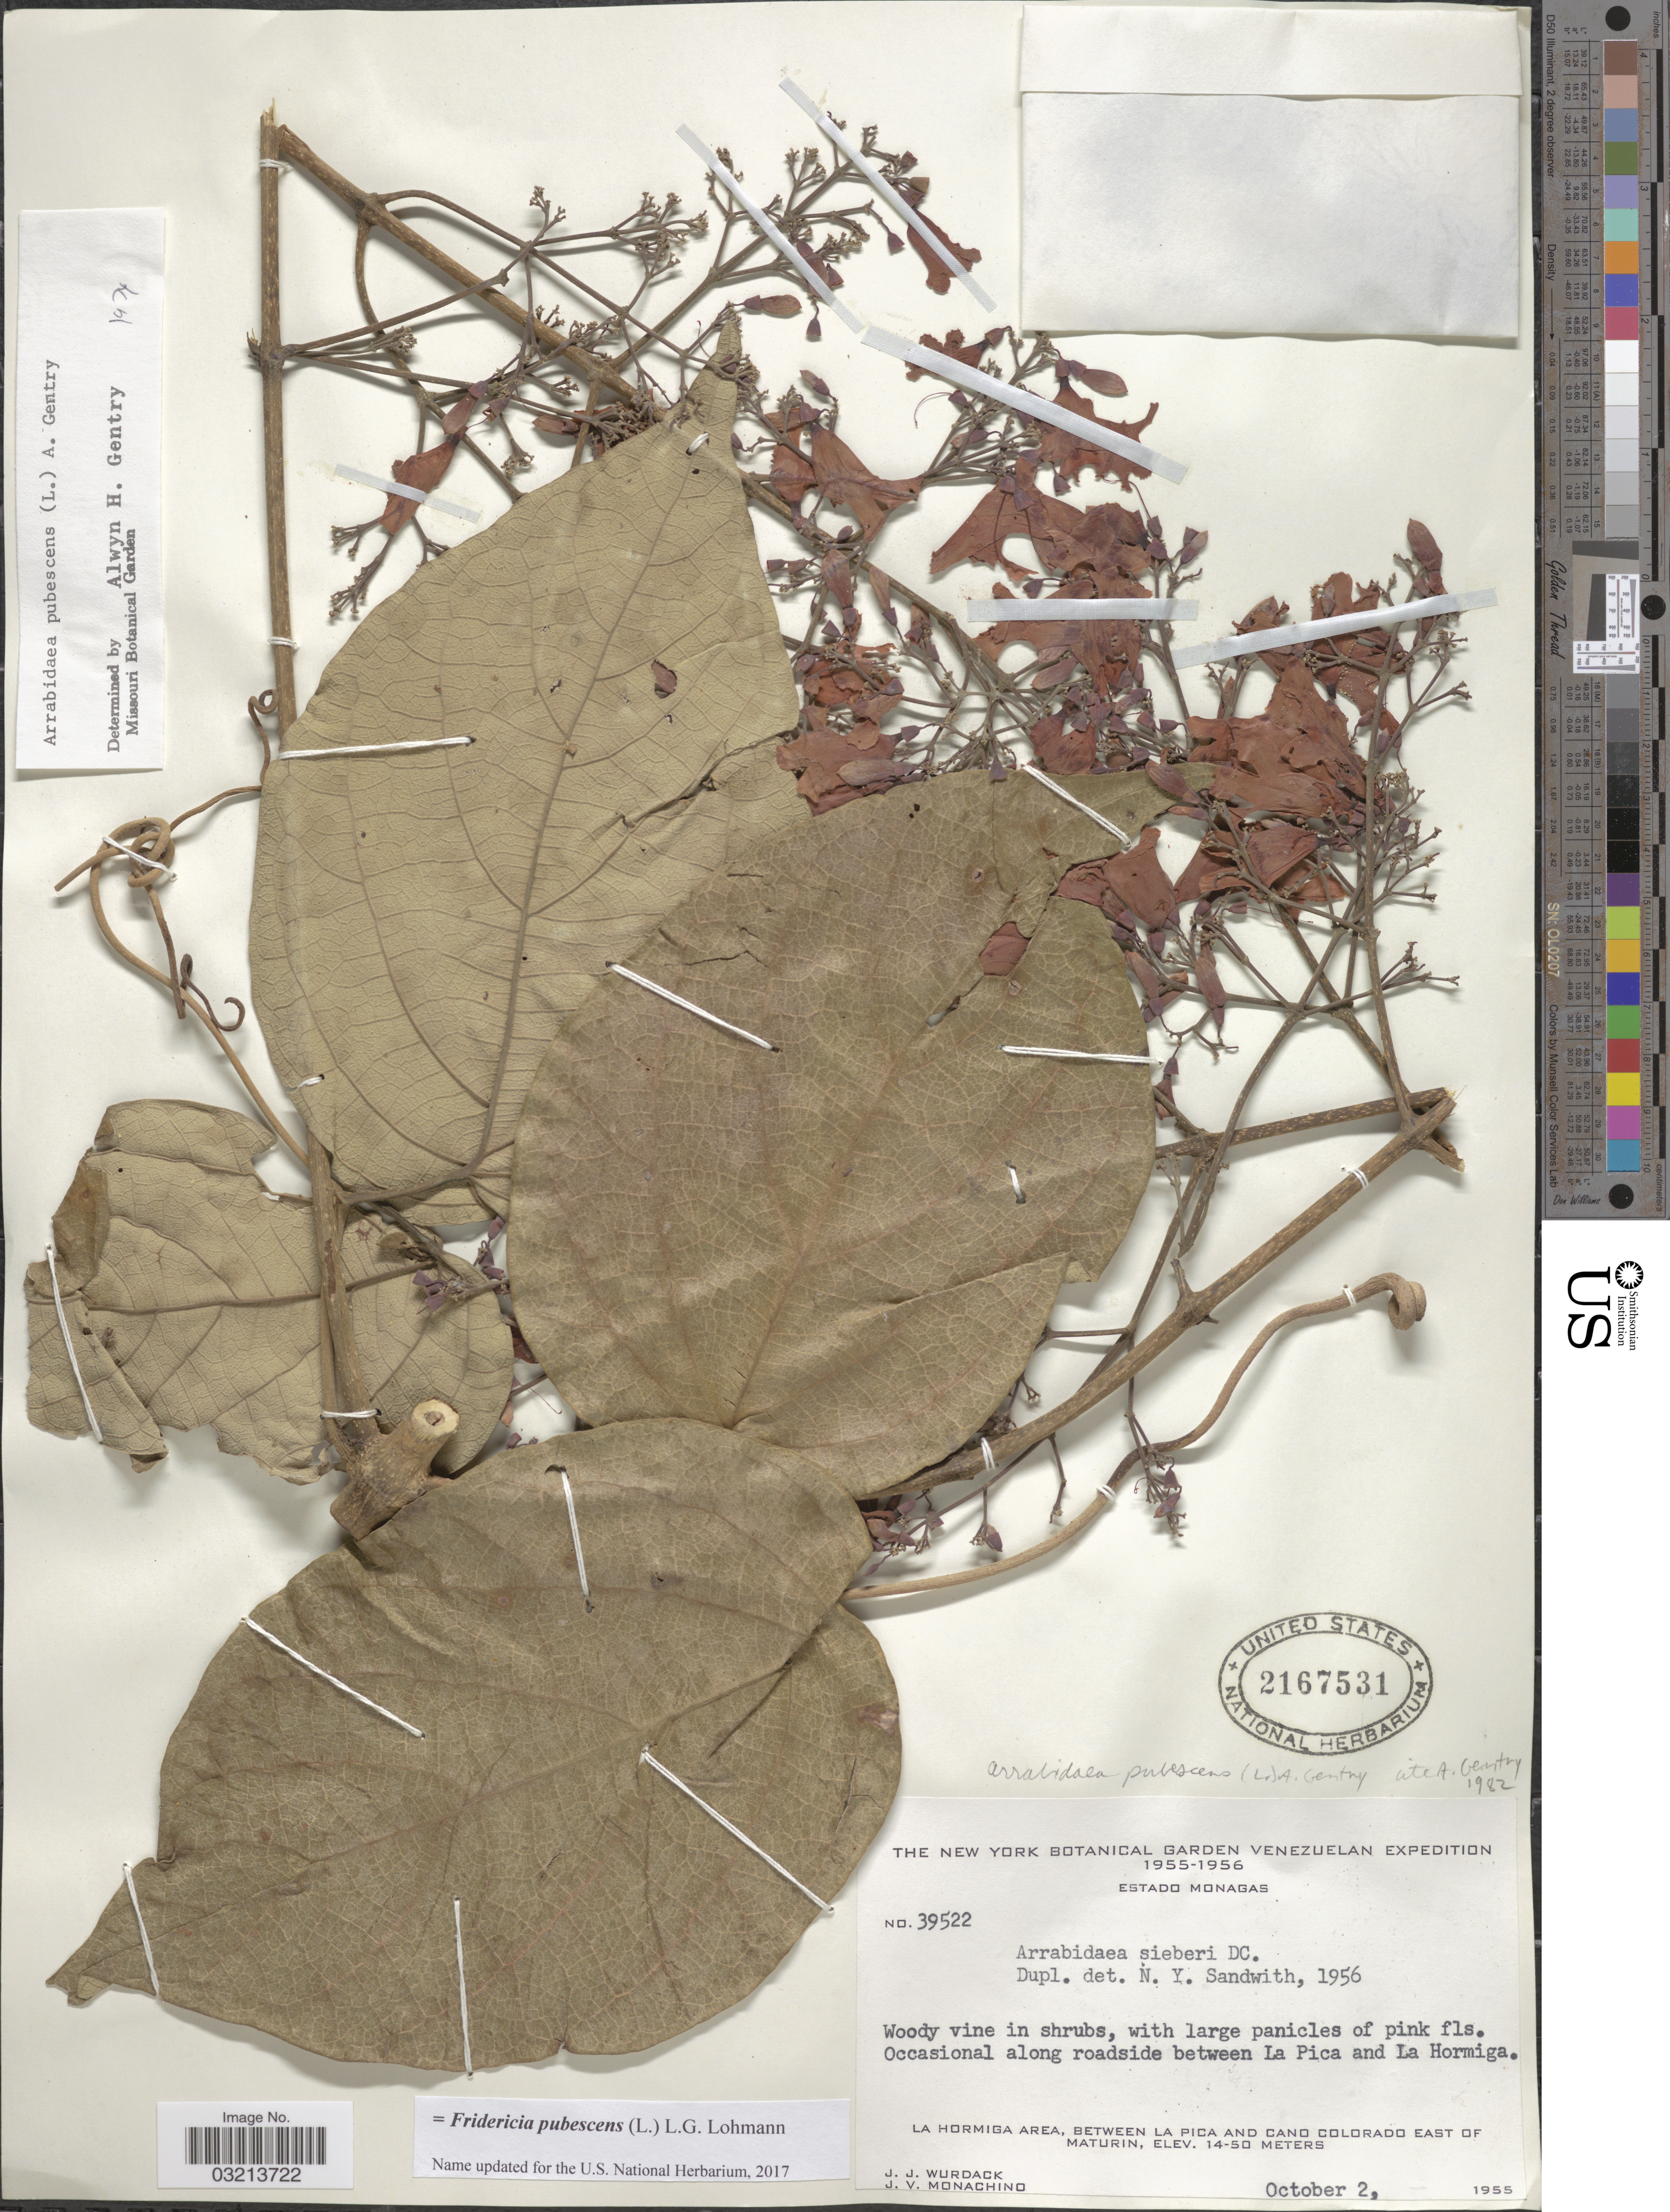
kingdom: Plantae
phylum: Tracheophyta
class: Magnoliopsida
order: Lamiales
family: Bignoniaceae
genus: Fridericia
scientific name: Fridericia pubescens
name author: (L.) L.G. Lohmann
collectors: J. J. Wurdack & J. V. Monachino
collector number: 39522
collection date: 1955-10-02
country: Venezuela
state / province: Monagas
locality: Along roadside between La Pica and La Hormiga. La Hormiga Area, between La Pica and Cano Colorado east of Maturin.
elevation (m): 14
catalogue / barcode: US 2167531